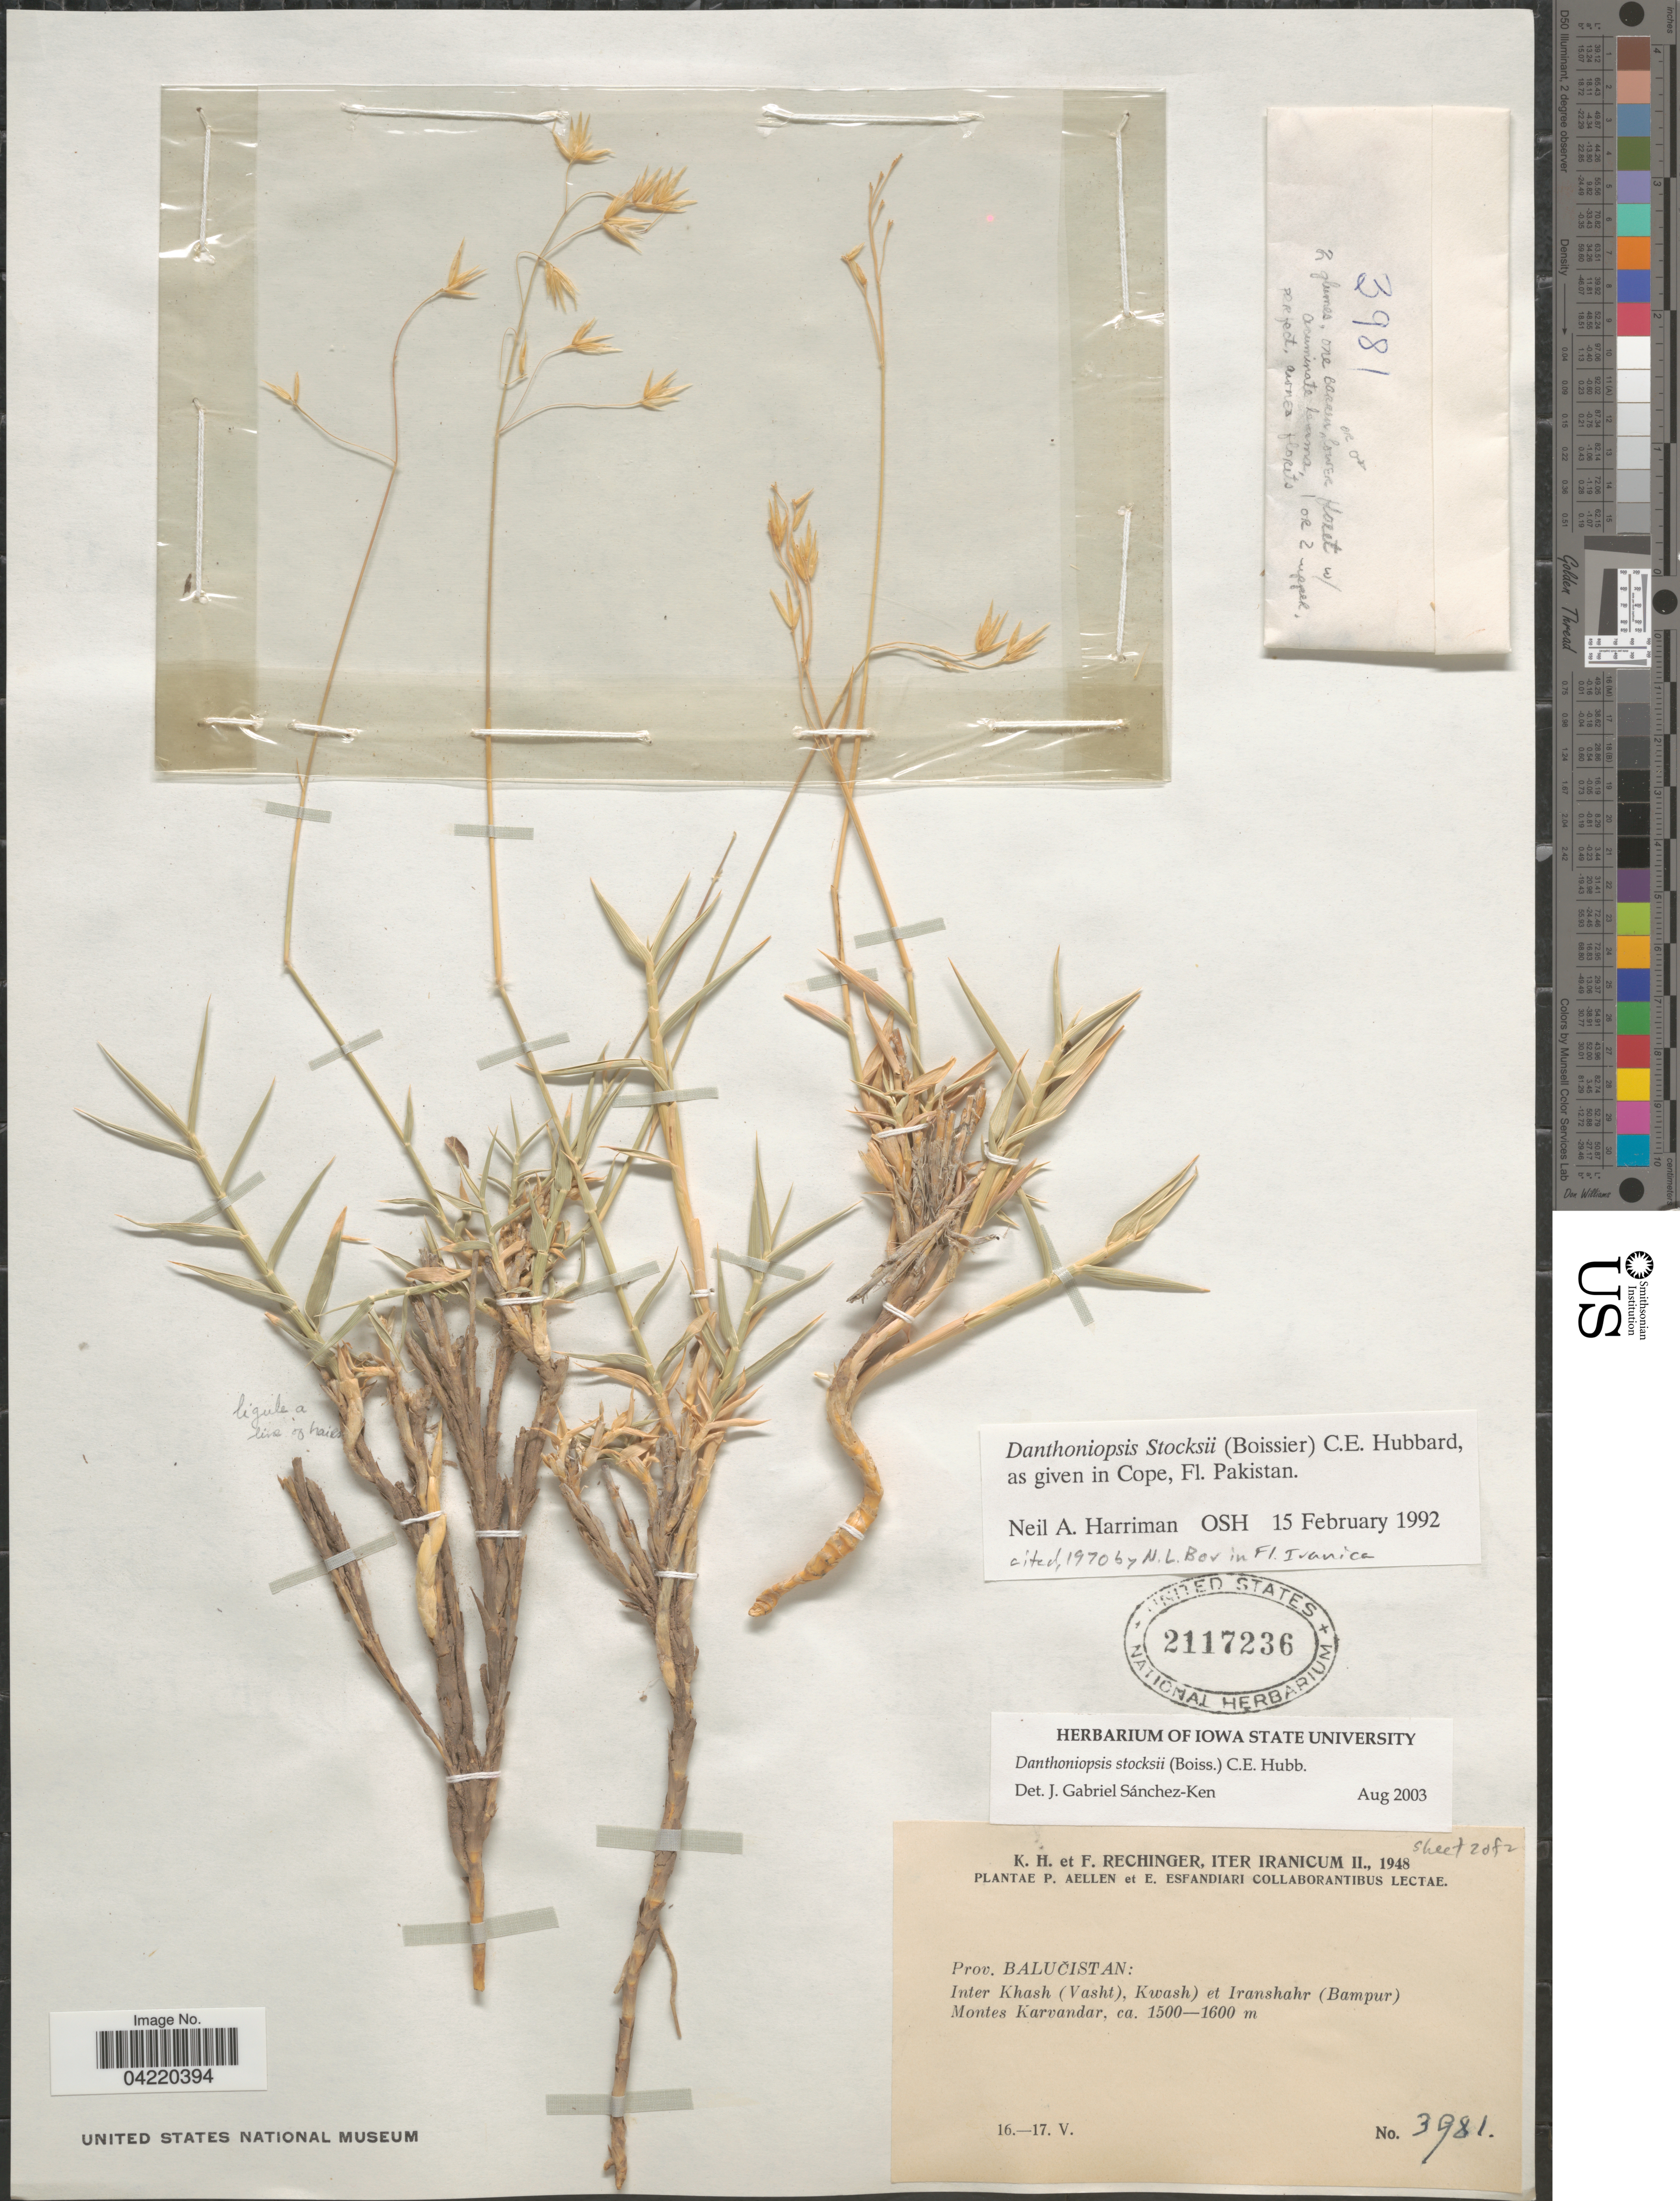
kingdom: Plantae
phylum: Tracheophyta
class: Liliopsida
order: Poales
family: Poaceae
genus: Danthoniopsis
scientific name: Danthoniopsis stocksii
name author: (Boiss.) C. E. Hubb.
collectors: K. H. Rechinger & F. Rechinger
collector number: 3981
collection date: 1948-05-16/1948-05-17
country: Iran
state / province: Sistan and Baluchistan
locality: Iter Iranicum II., 1948. Prov. Balučistan: Inter Khash (Vasht), Kwash) et Iranshahr (Bampur). Montes Karvandar.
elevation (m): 1500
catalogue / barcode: US 2117236